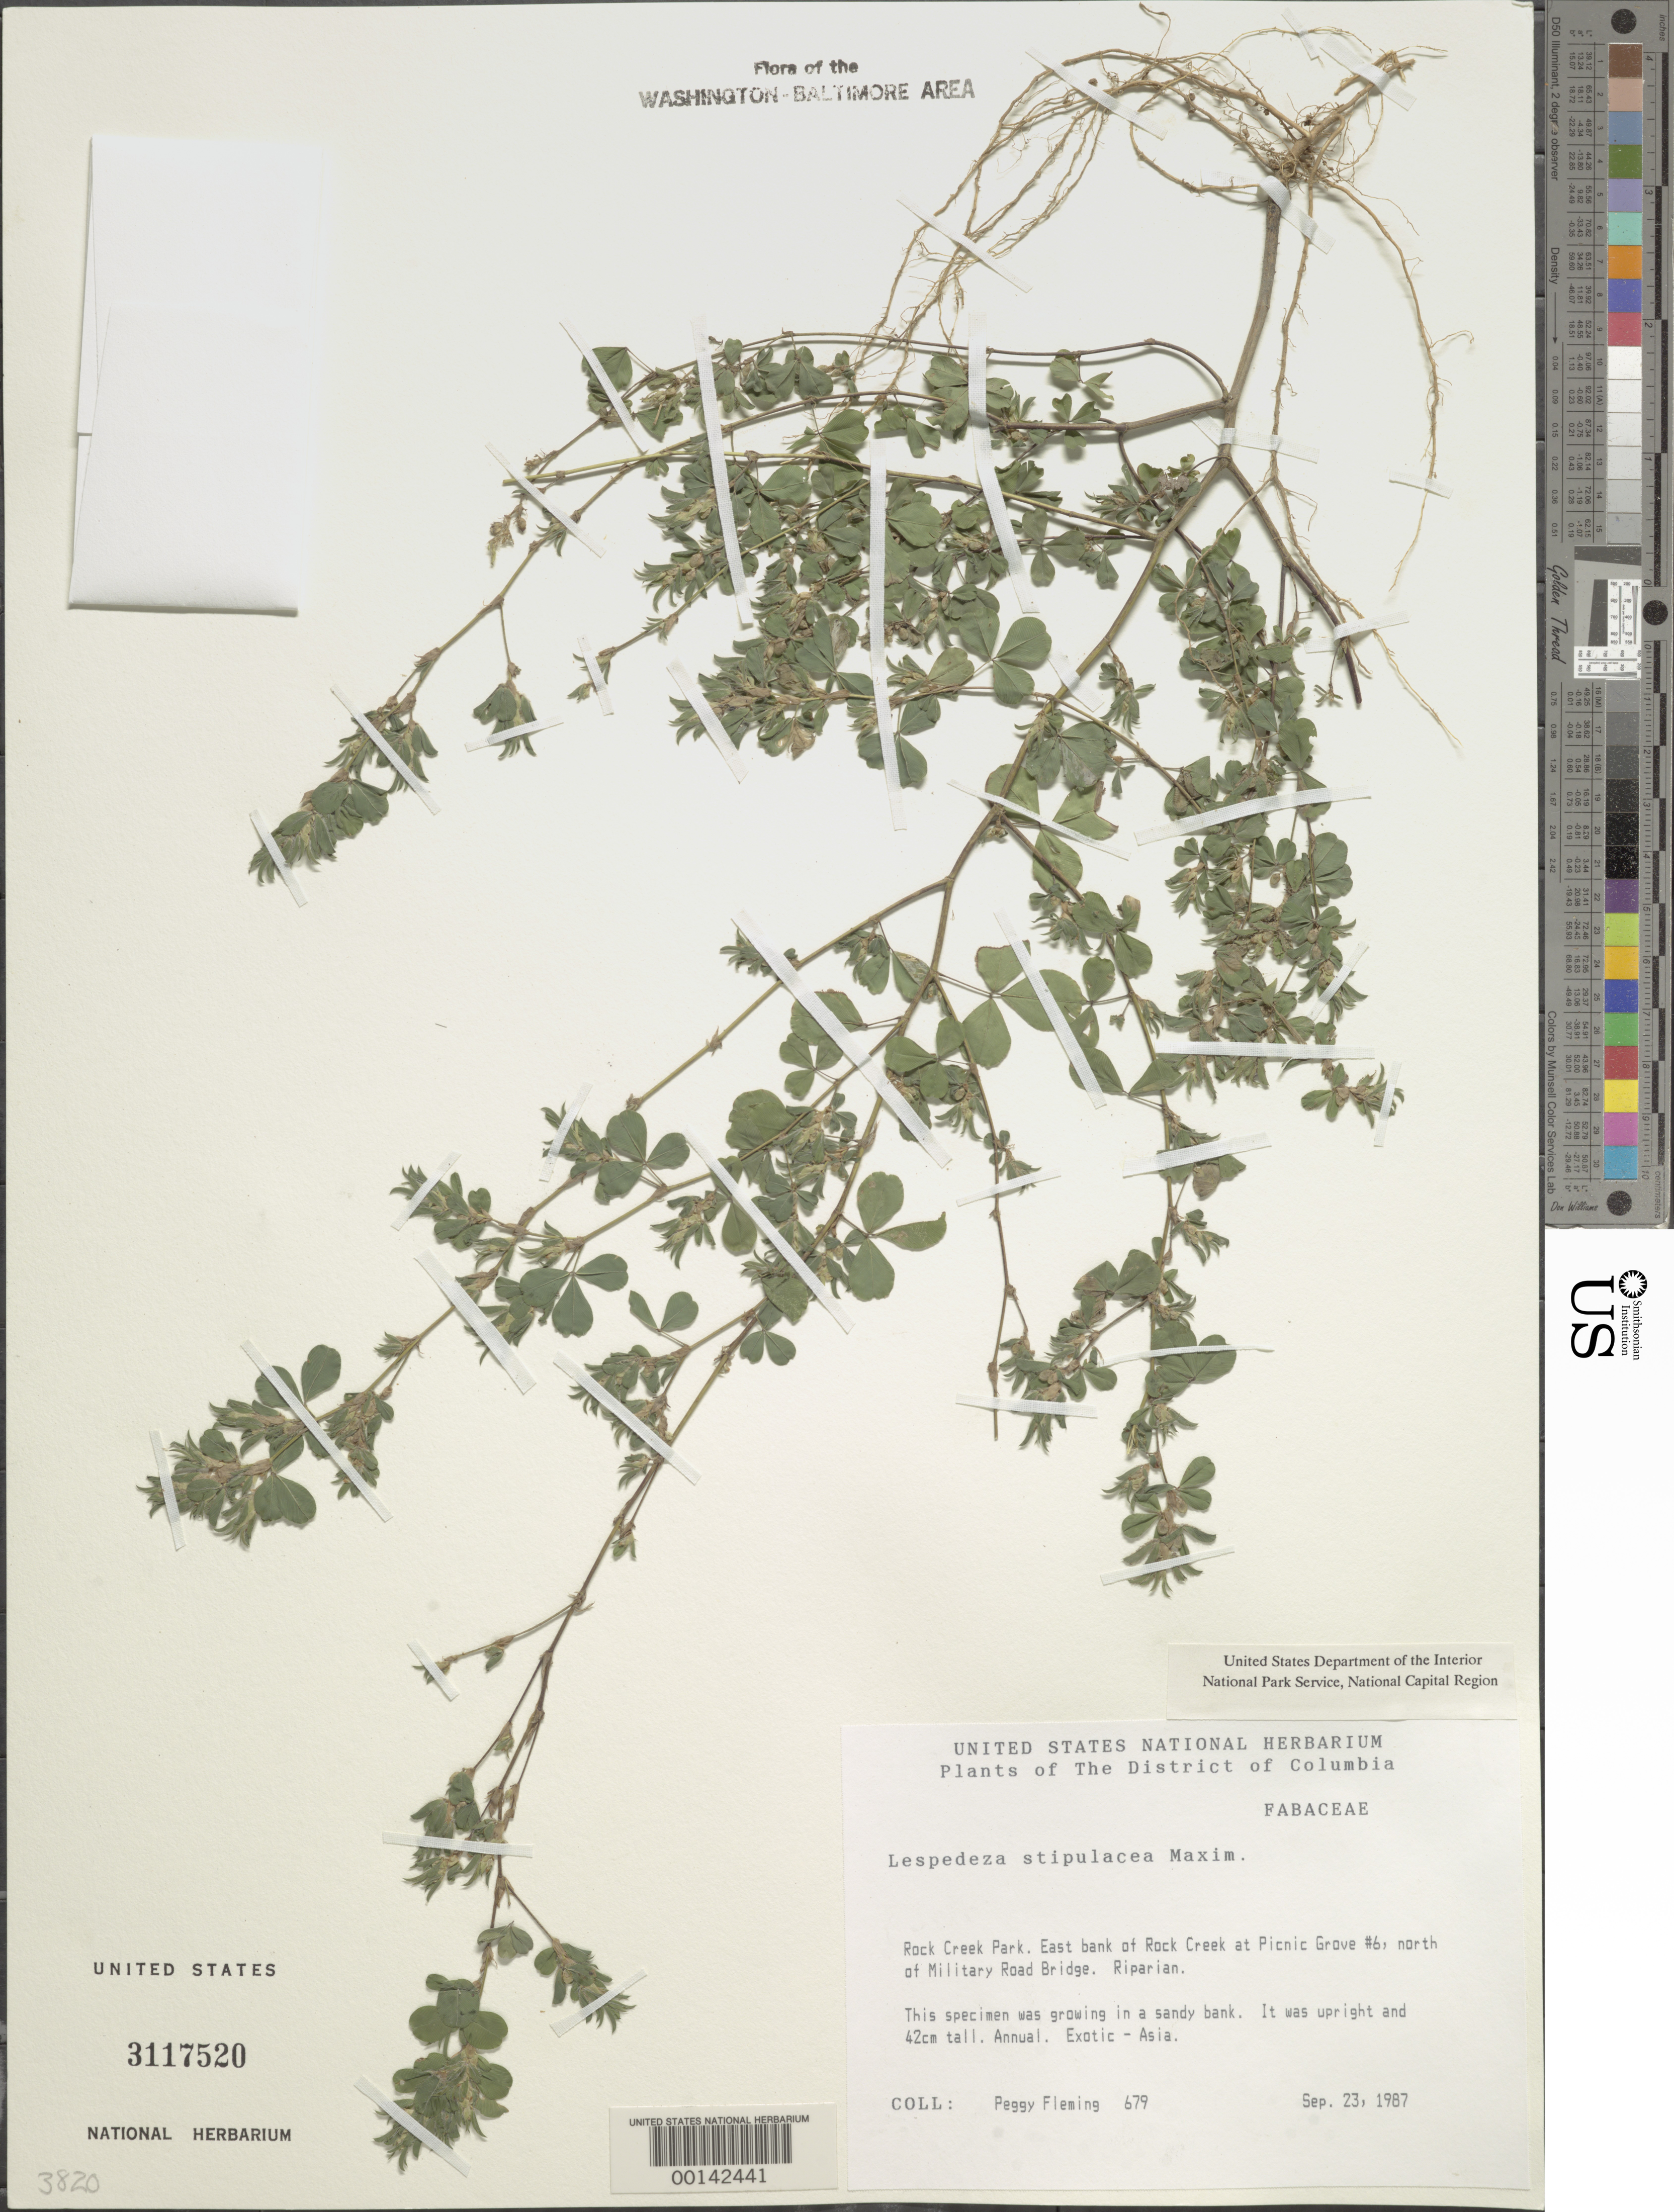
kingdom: Plantae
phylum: Tracheophyta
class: Magnoliopsida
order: Fabales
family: Fabaceae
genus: Kummerowia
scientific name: Kummerowia stipulacea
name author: (Maxim.) Makino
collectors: P. Fleming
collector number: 679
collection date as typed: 23 Sep 1987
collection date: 1987-09-23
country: United States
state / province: District of Columbia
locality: Rock Creek Park. East bank of Rock Creek at Picnic Grove #6, north of Military Road Bridge. Rock Creek Park and vicinity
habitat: Riparian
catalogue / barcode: US 3117520